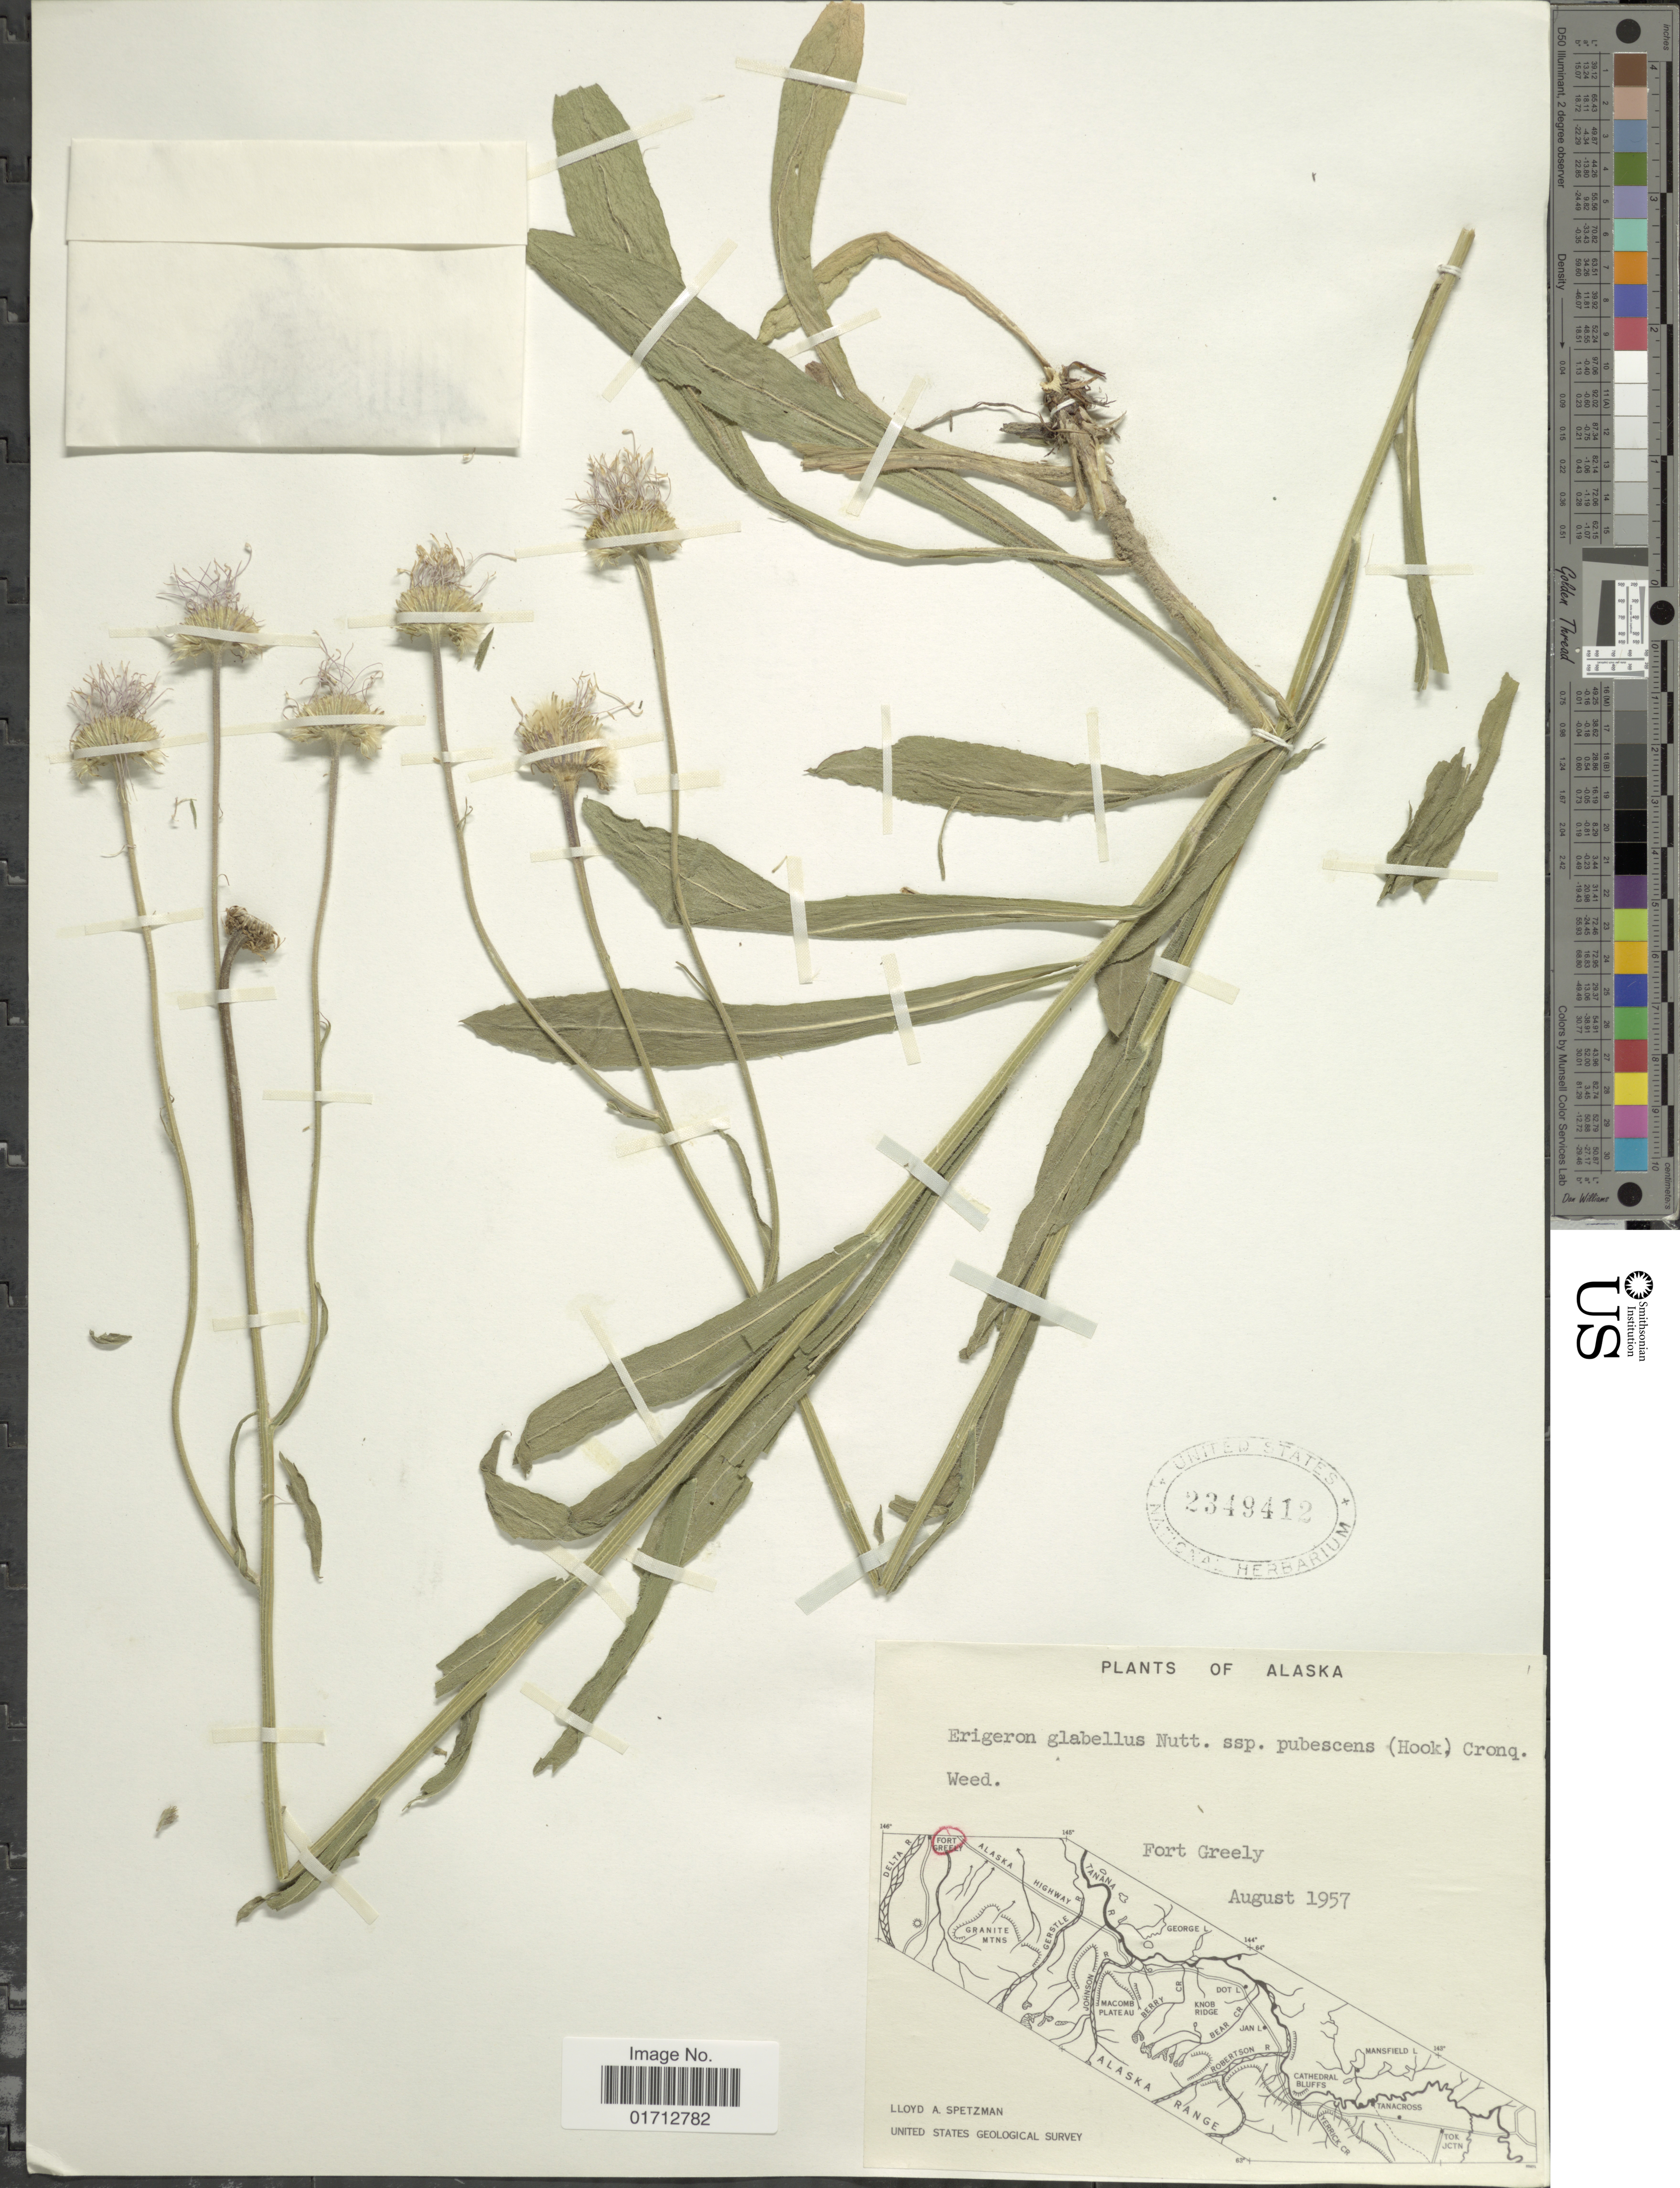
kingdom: Plantae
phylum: Tracheophyta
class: Magnoliopsida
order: Asterales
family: Asteraceae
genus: Erigeron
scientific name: Erigeron glabellus subsp. pubescens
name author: (Hook.) Cronq.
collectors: L. Spetzman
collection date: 1957-08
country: United States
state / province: Alaska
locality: Fort Greely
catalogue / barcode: US 3249412